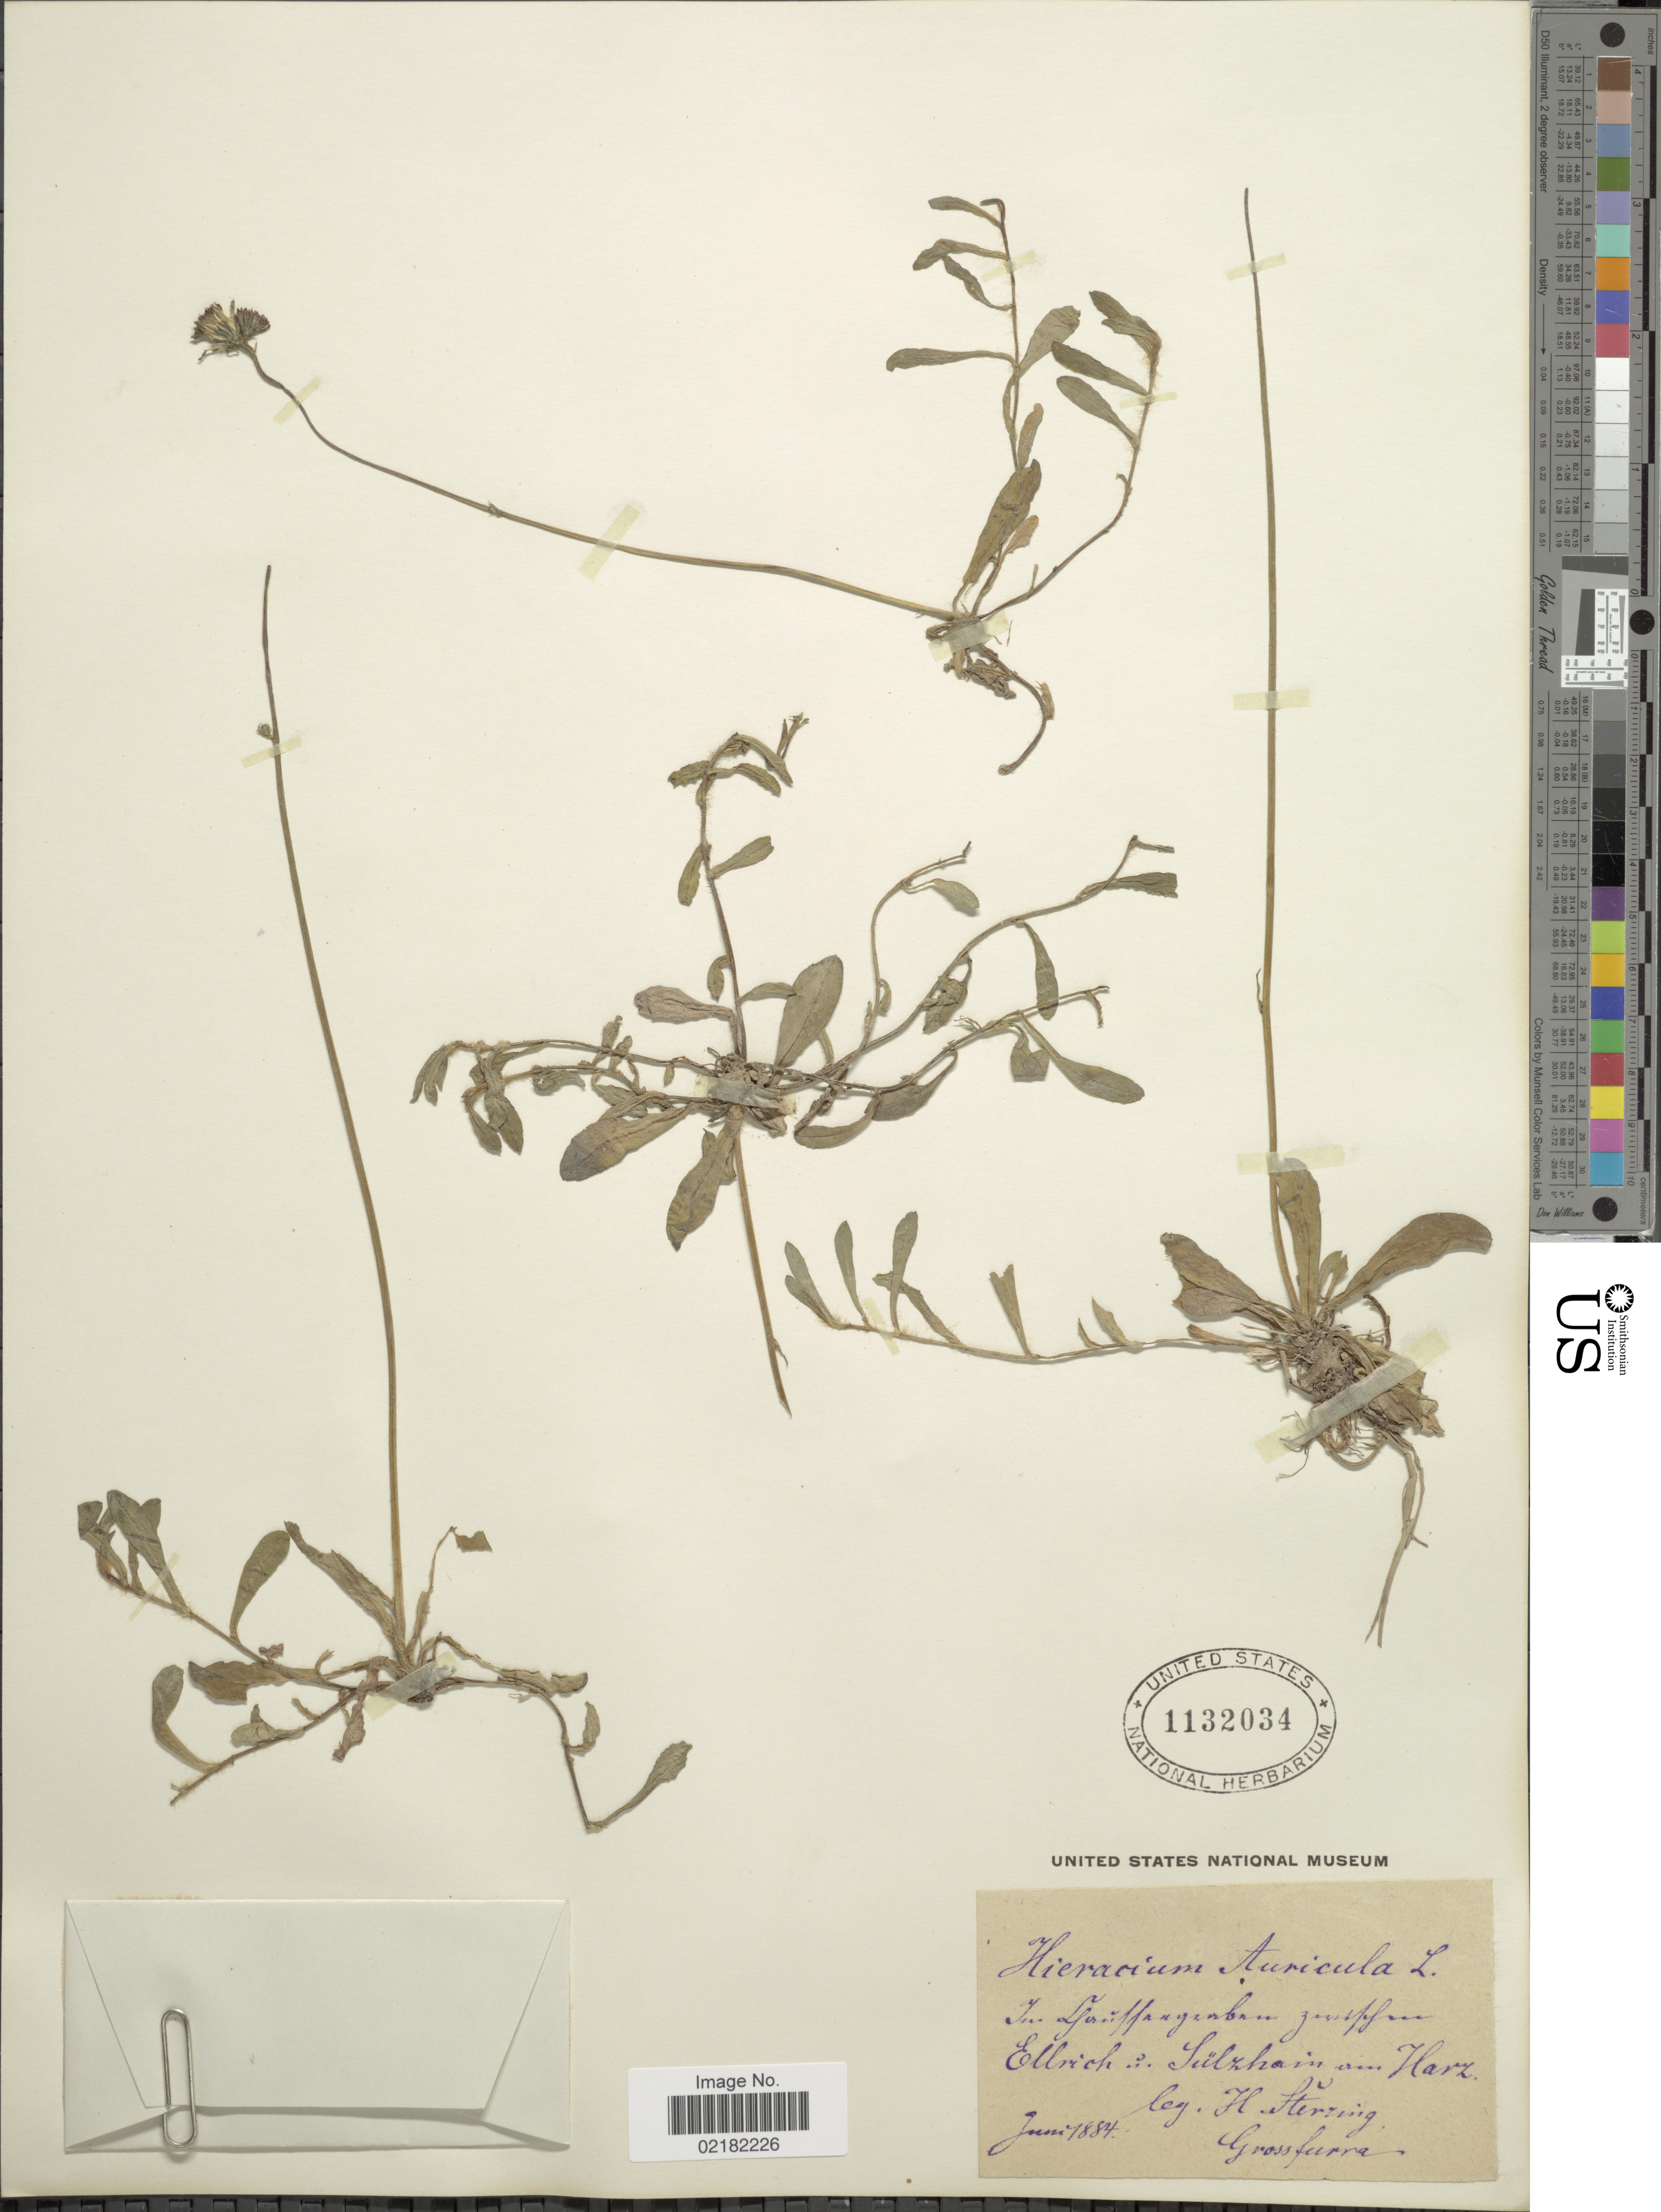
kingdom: Plantae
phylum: Tracheophyta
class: Magnoliopsida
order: Asterales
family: Asteraceae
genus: Pilosella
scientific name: Pilosella floribunda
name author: (Wimm. & Grab.) Fr. a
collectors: H. F. Sterzing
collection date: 1884-06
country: Germany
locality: In Ljernffangraban zwiscpfen Elbrich i. Sulzhain am Harz. [interpreted]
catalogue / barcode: US 1132034